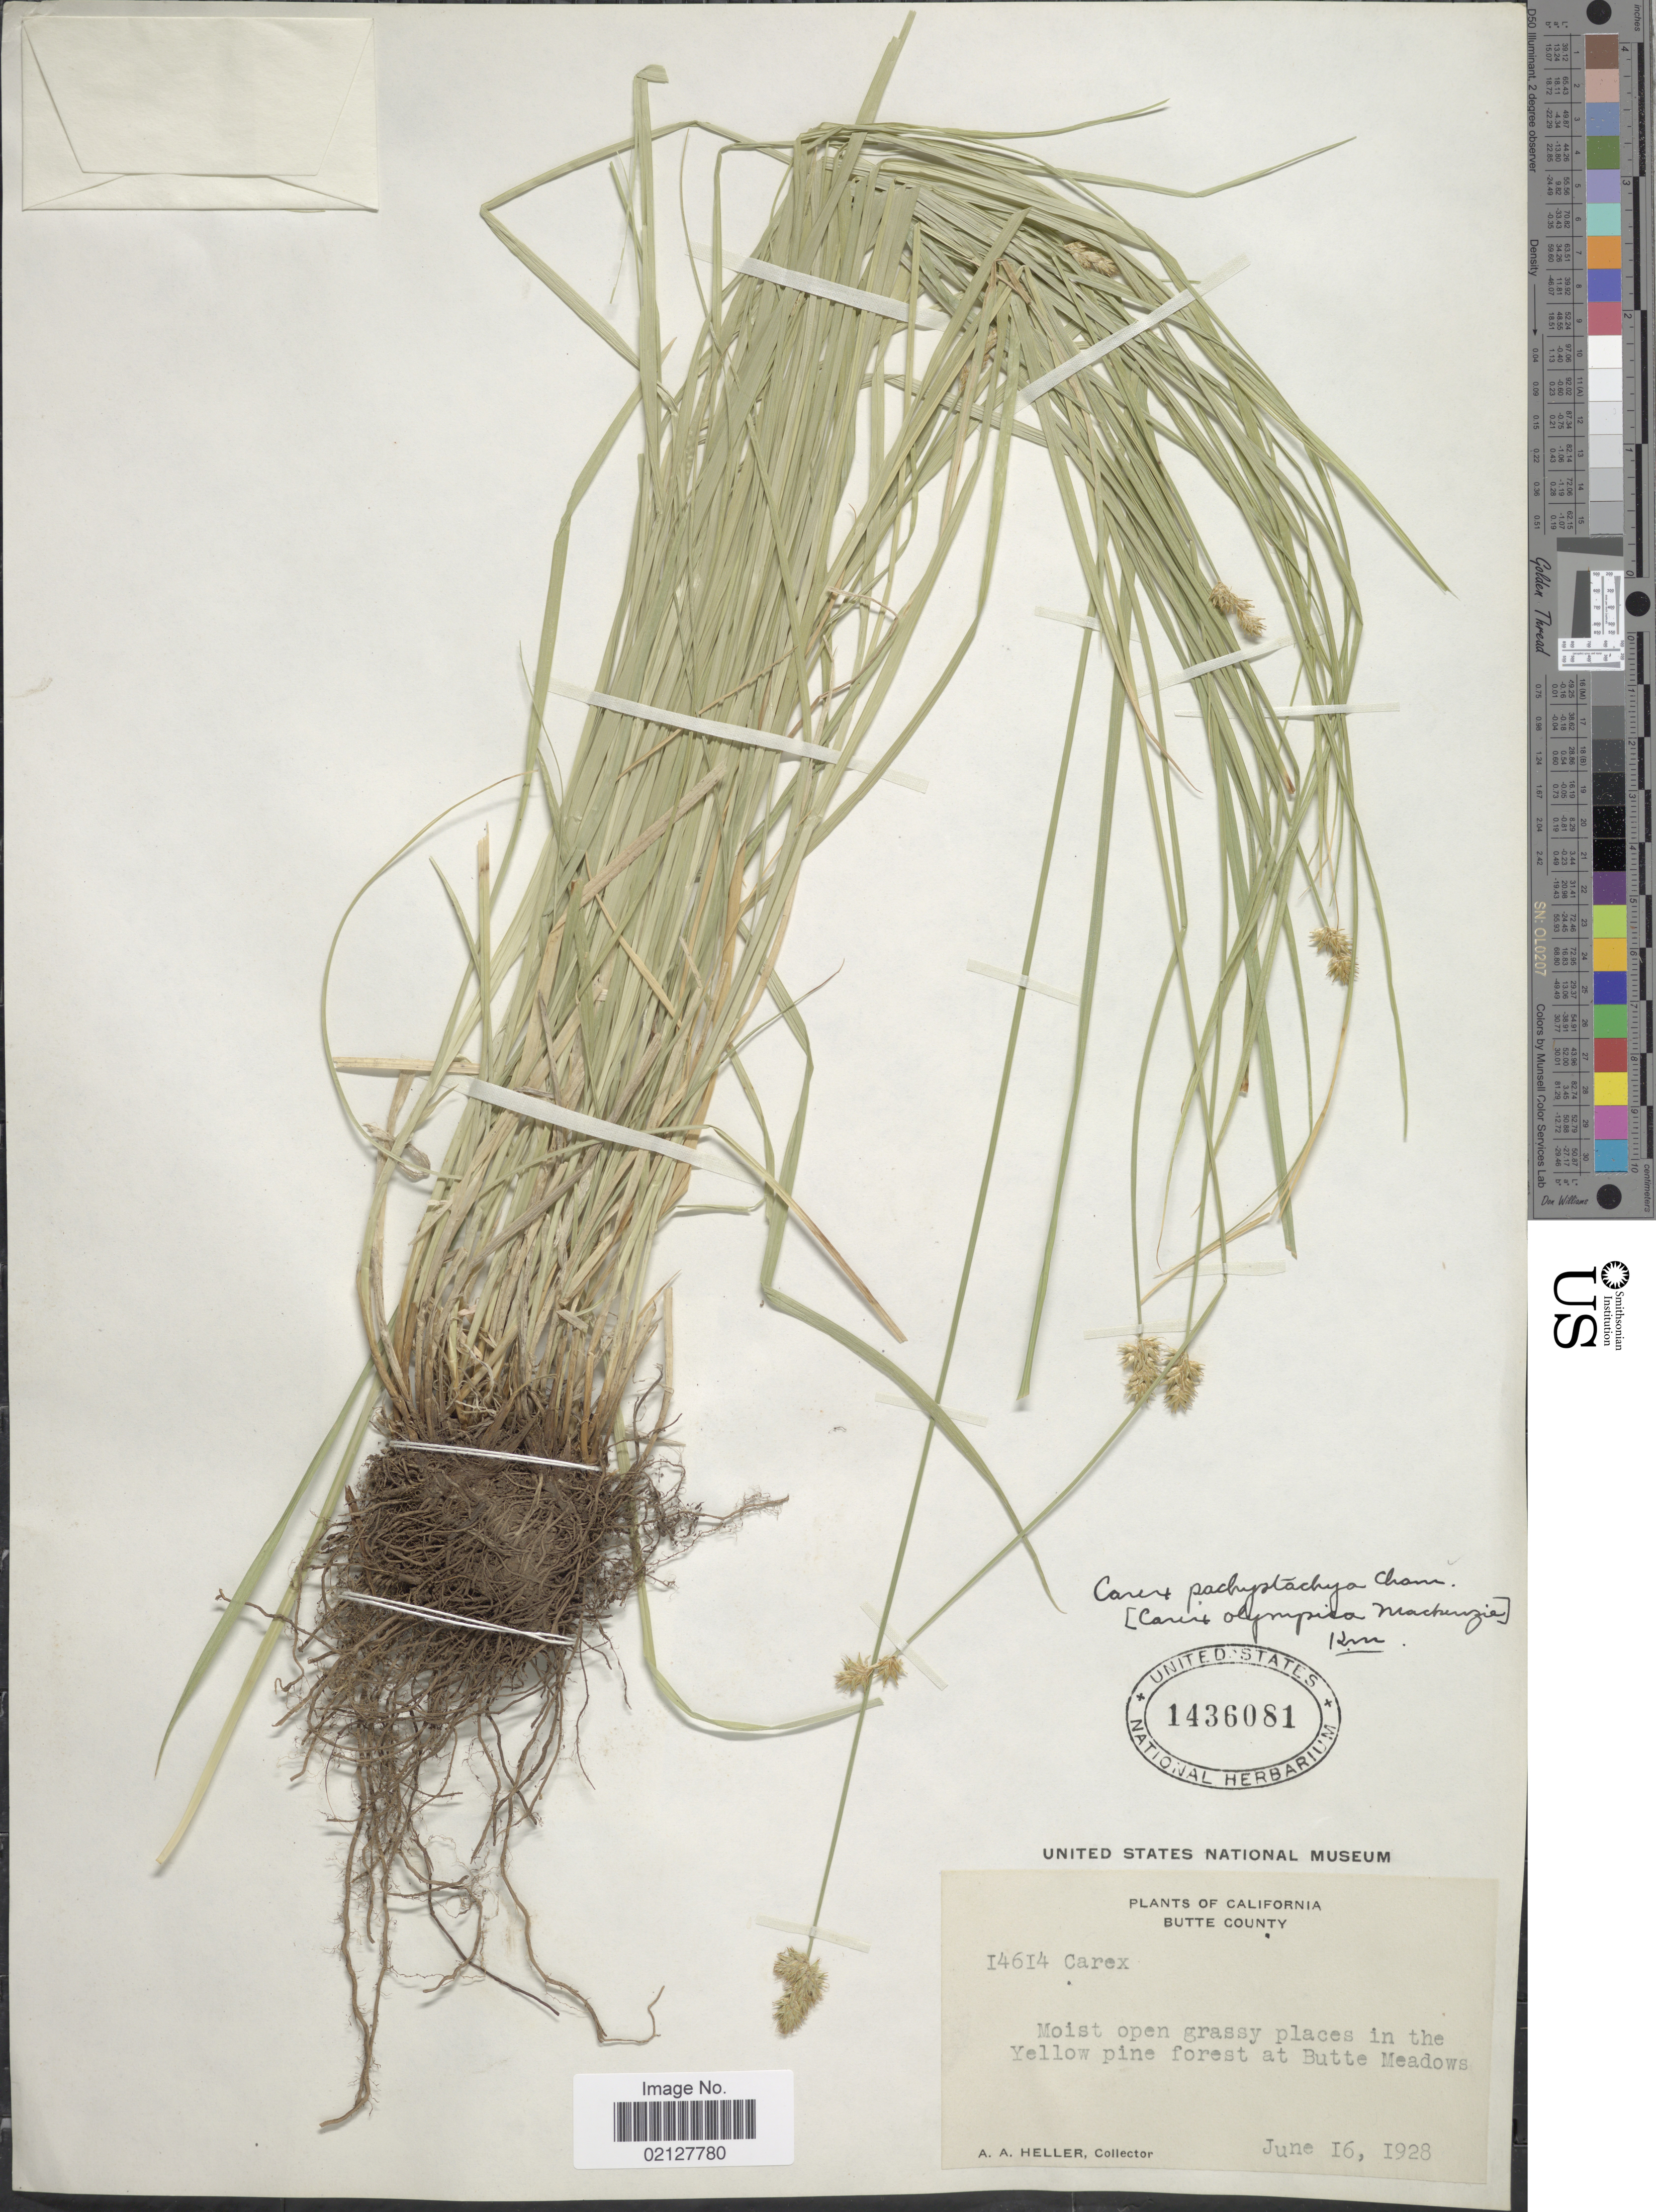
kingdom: Plantae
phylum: Tracheophyta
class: Liliopsida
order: Poales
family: Cyperaceae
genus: Carex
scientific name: Carex pachystachya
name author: Cham. ex Steud.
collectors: A. A. Heller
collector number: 14614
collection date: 1928-06-16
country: United States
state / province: California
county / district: Butte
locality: Butte County, Moist open grassy places in the Yellow pine forest at Butte Meadows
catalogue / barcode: US 1436081